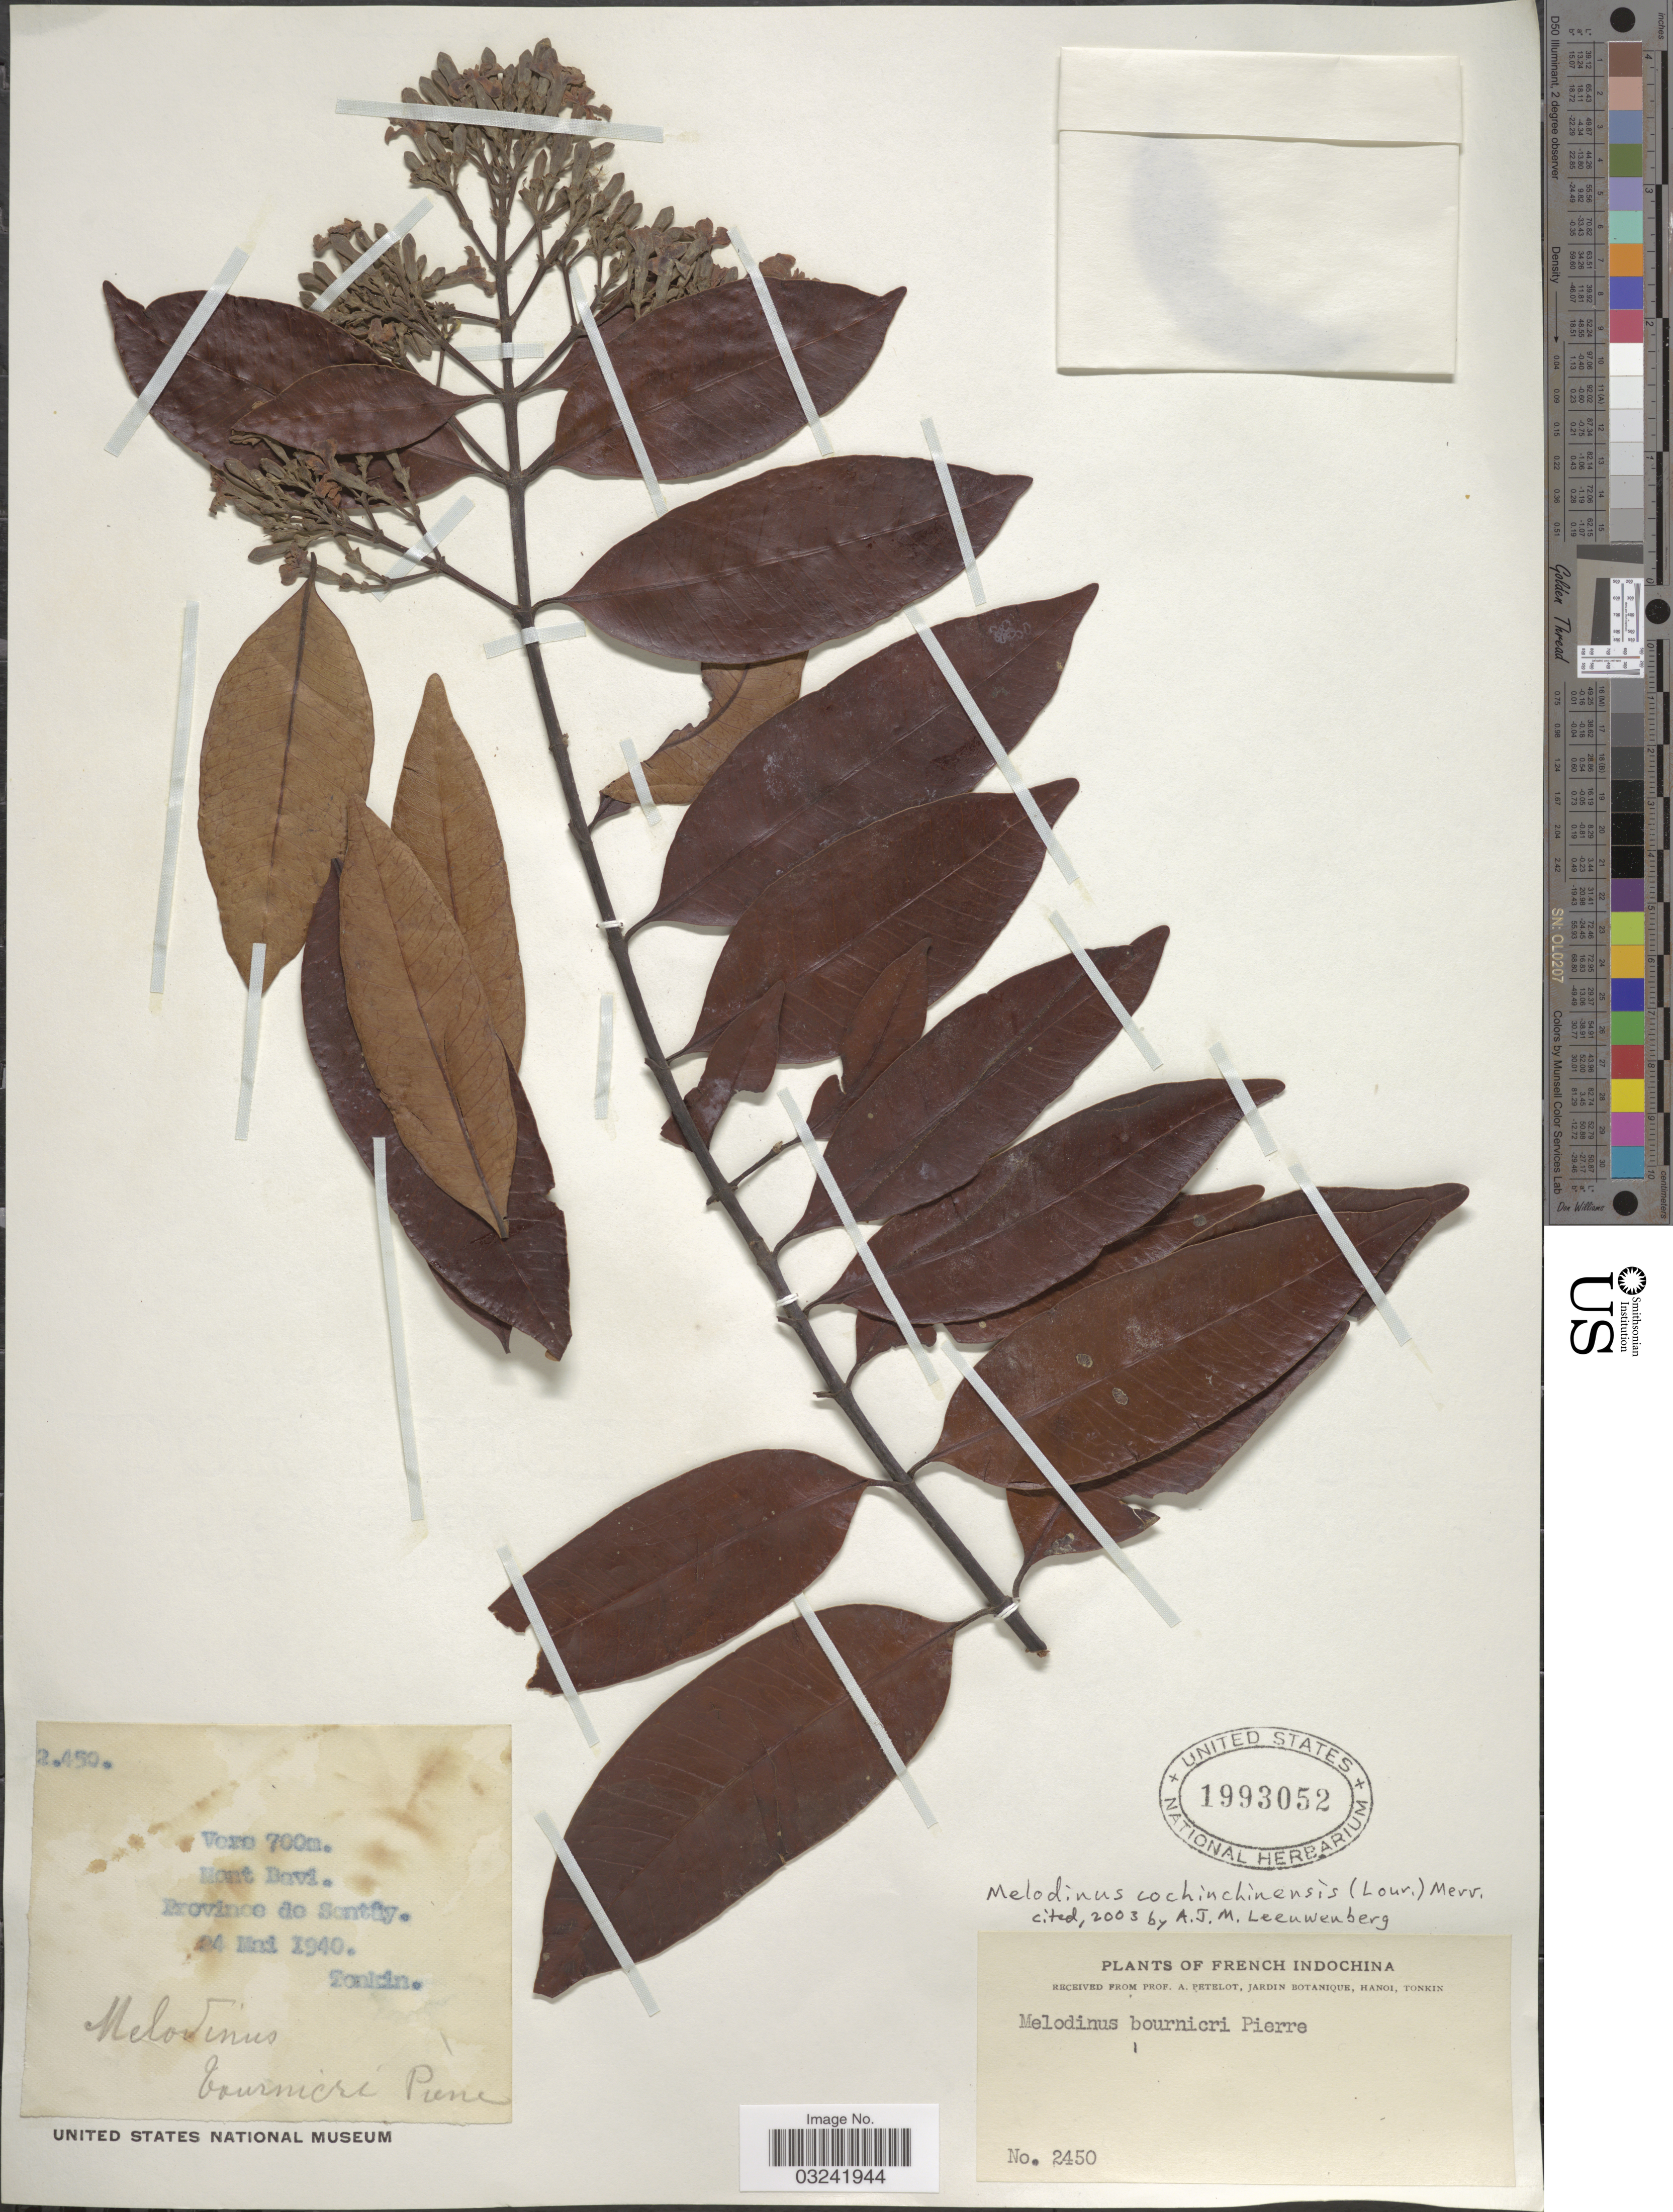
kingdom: Plantae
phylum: Tracheophyta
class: Magnoliopsida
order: Gentianales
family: Apocynaceae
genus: Melodinus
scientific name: Melodinus cochinchinensis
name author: (Lour.) Merr.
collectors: P. A. Pételot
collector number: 2450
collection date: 1940-05-24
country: Vietnam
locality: French Indochina, Mont Bavi, Province de Sontüy.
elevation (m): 700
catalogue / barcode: US 1993052